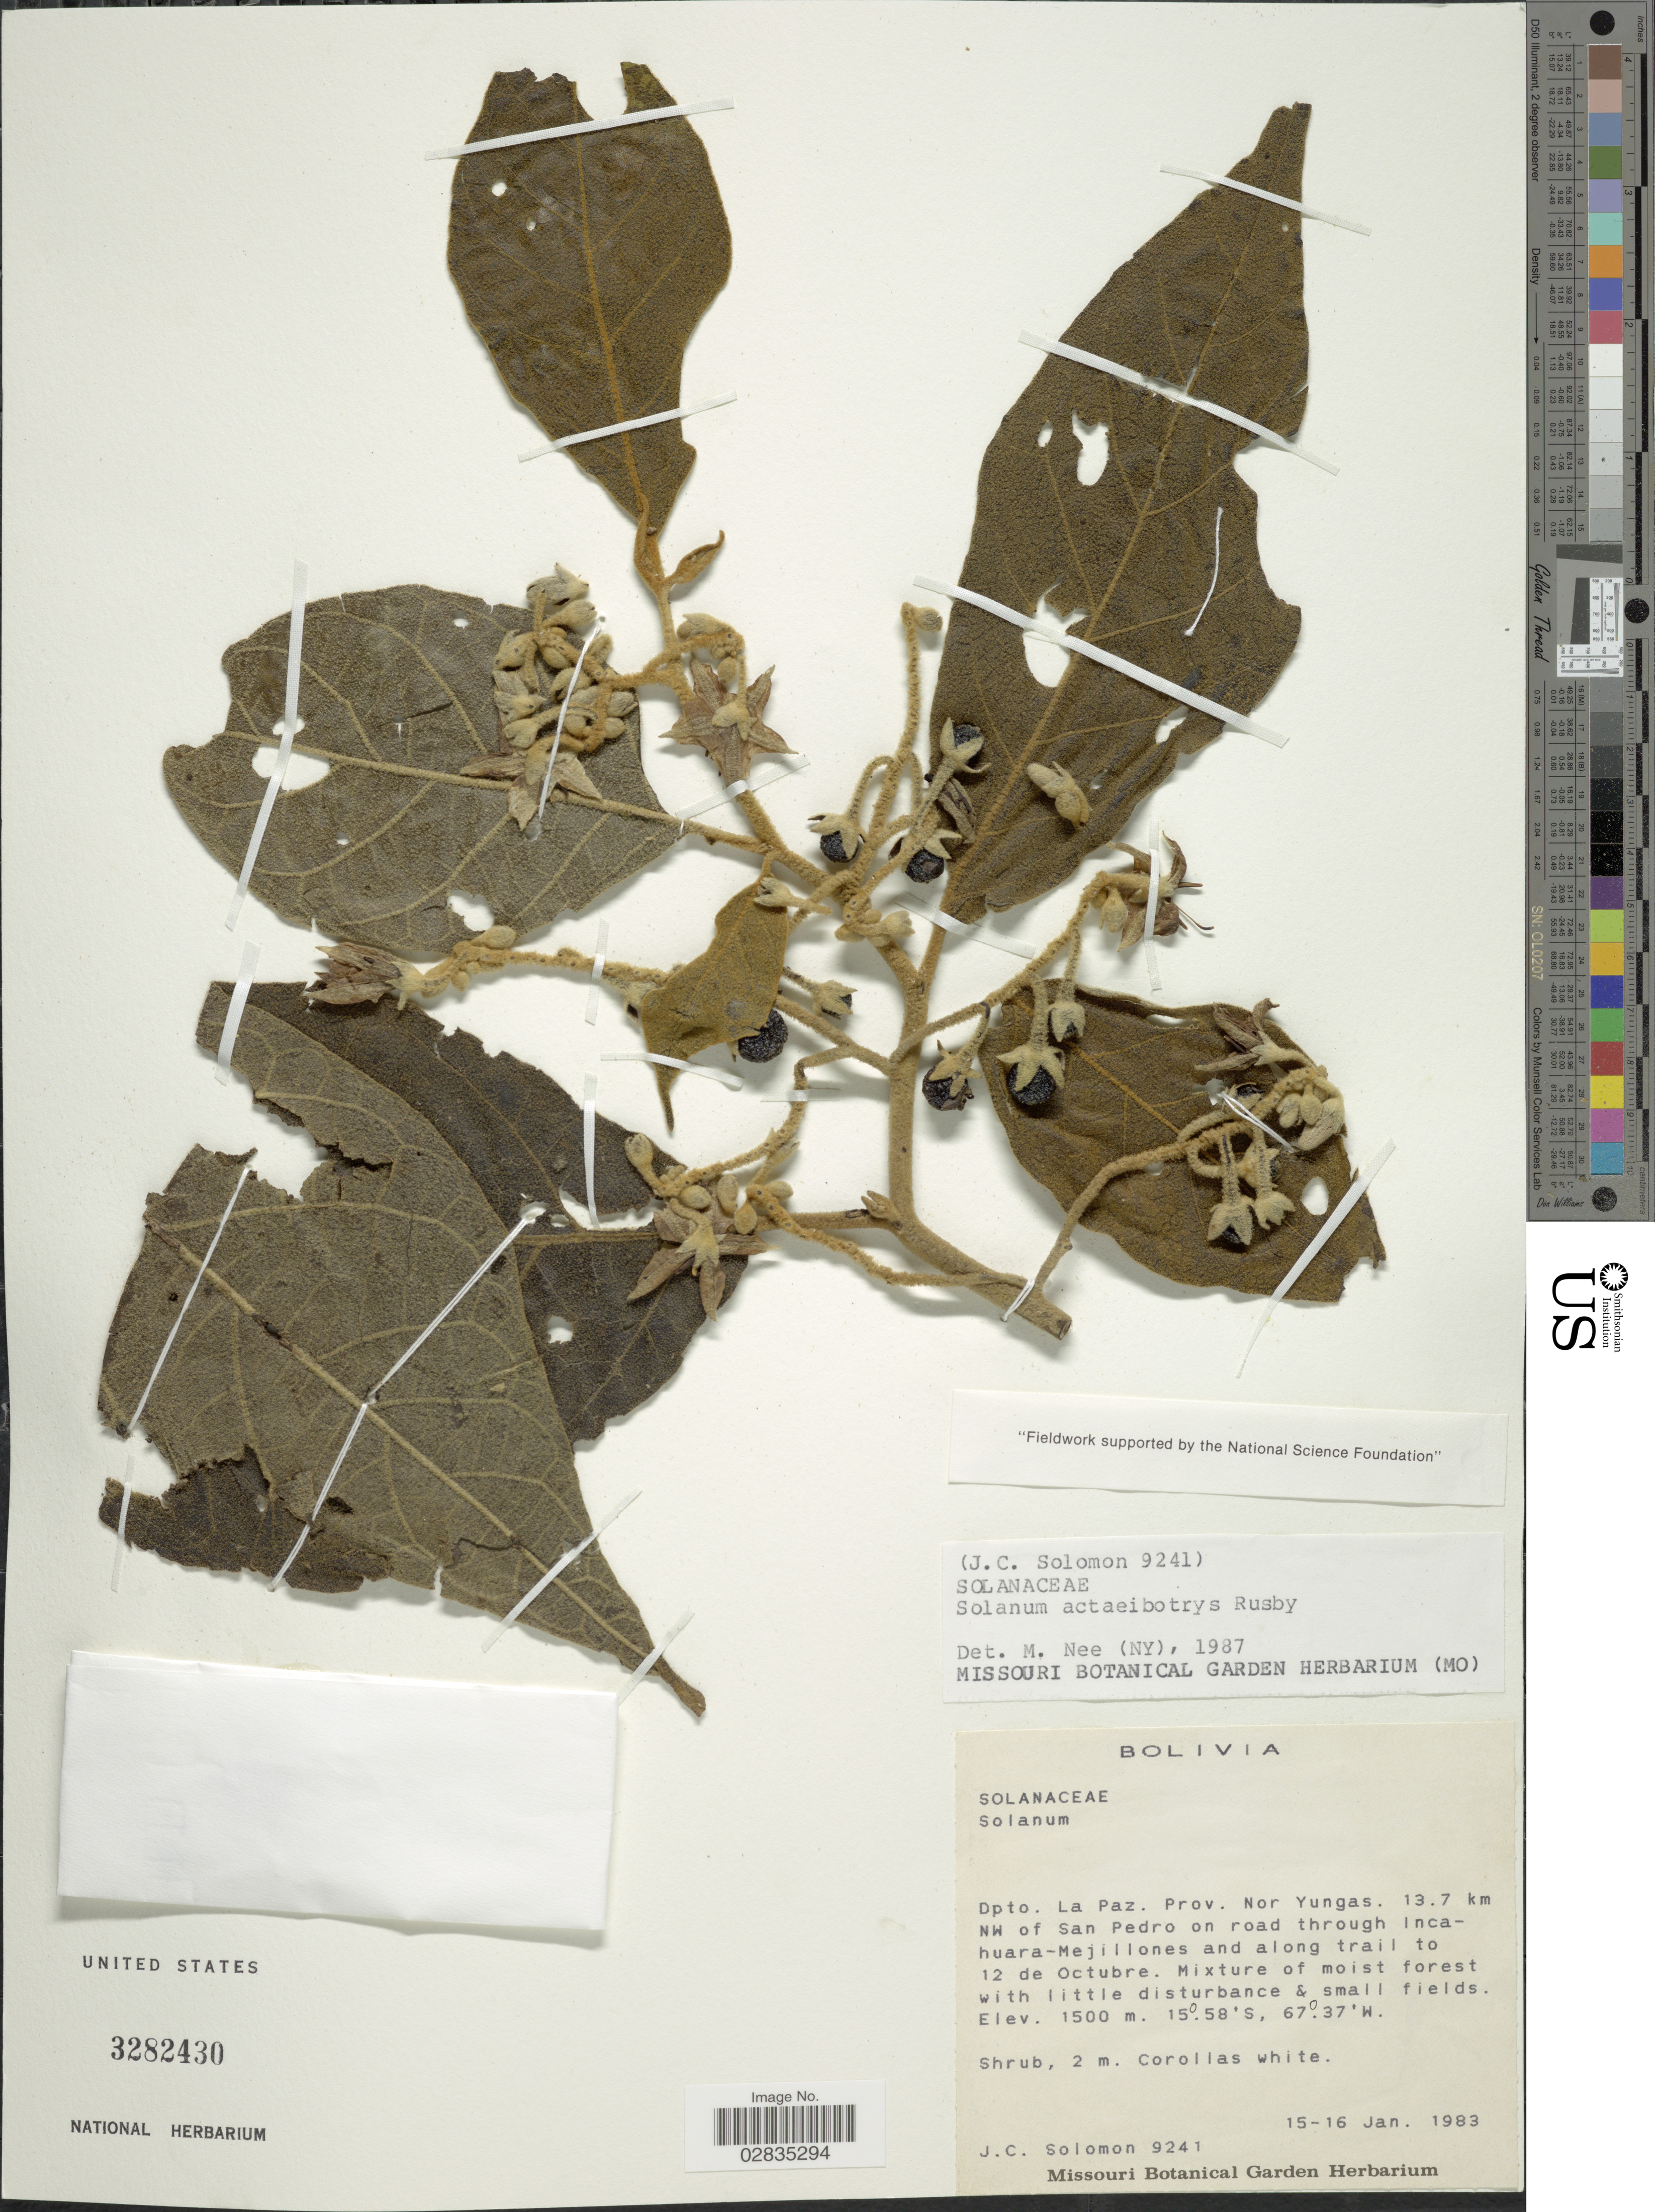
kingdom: Plantae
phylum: Tracheophyta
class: Magnoliopsida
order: Solanales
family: Solanaceae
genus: Solanum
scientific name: Solanum actaeabotrys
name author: Rusby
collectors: J. C. Solomon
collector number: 9241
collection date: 1983-01-15/1983-01-16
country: Bolivia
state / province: La Paz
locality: Dpto. La Paz. Prov. Nor Yungas. 13.7 km NW of San Pedro on road through incahuara-Mejillones and along trail to 12 de Octubre.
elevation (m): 1500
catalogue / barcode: US 3282430